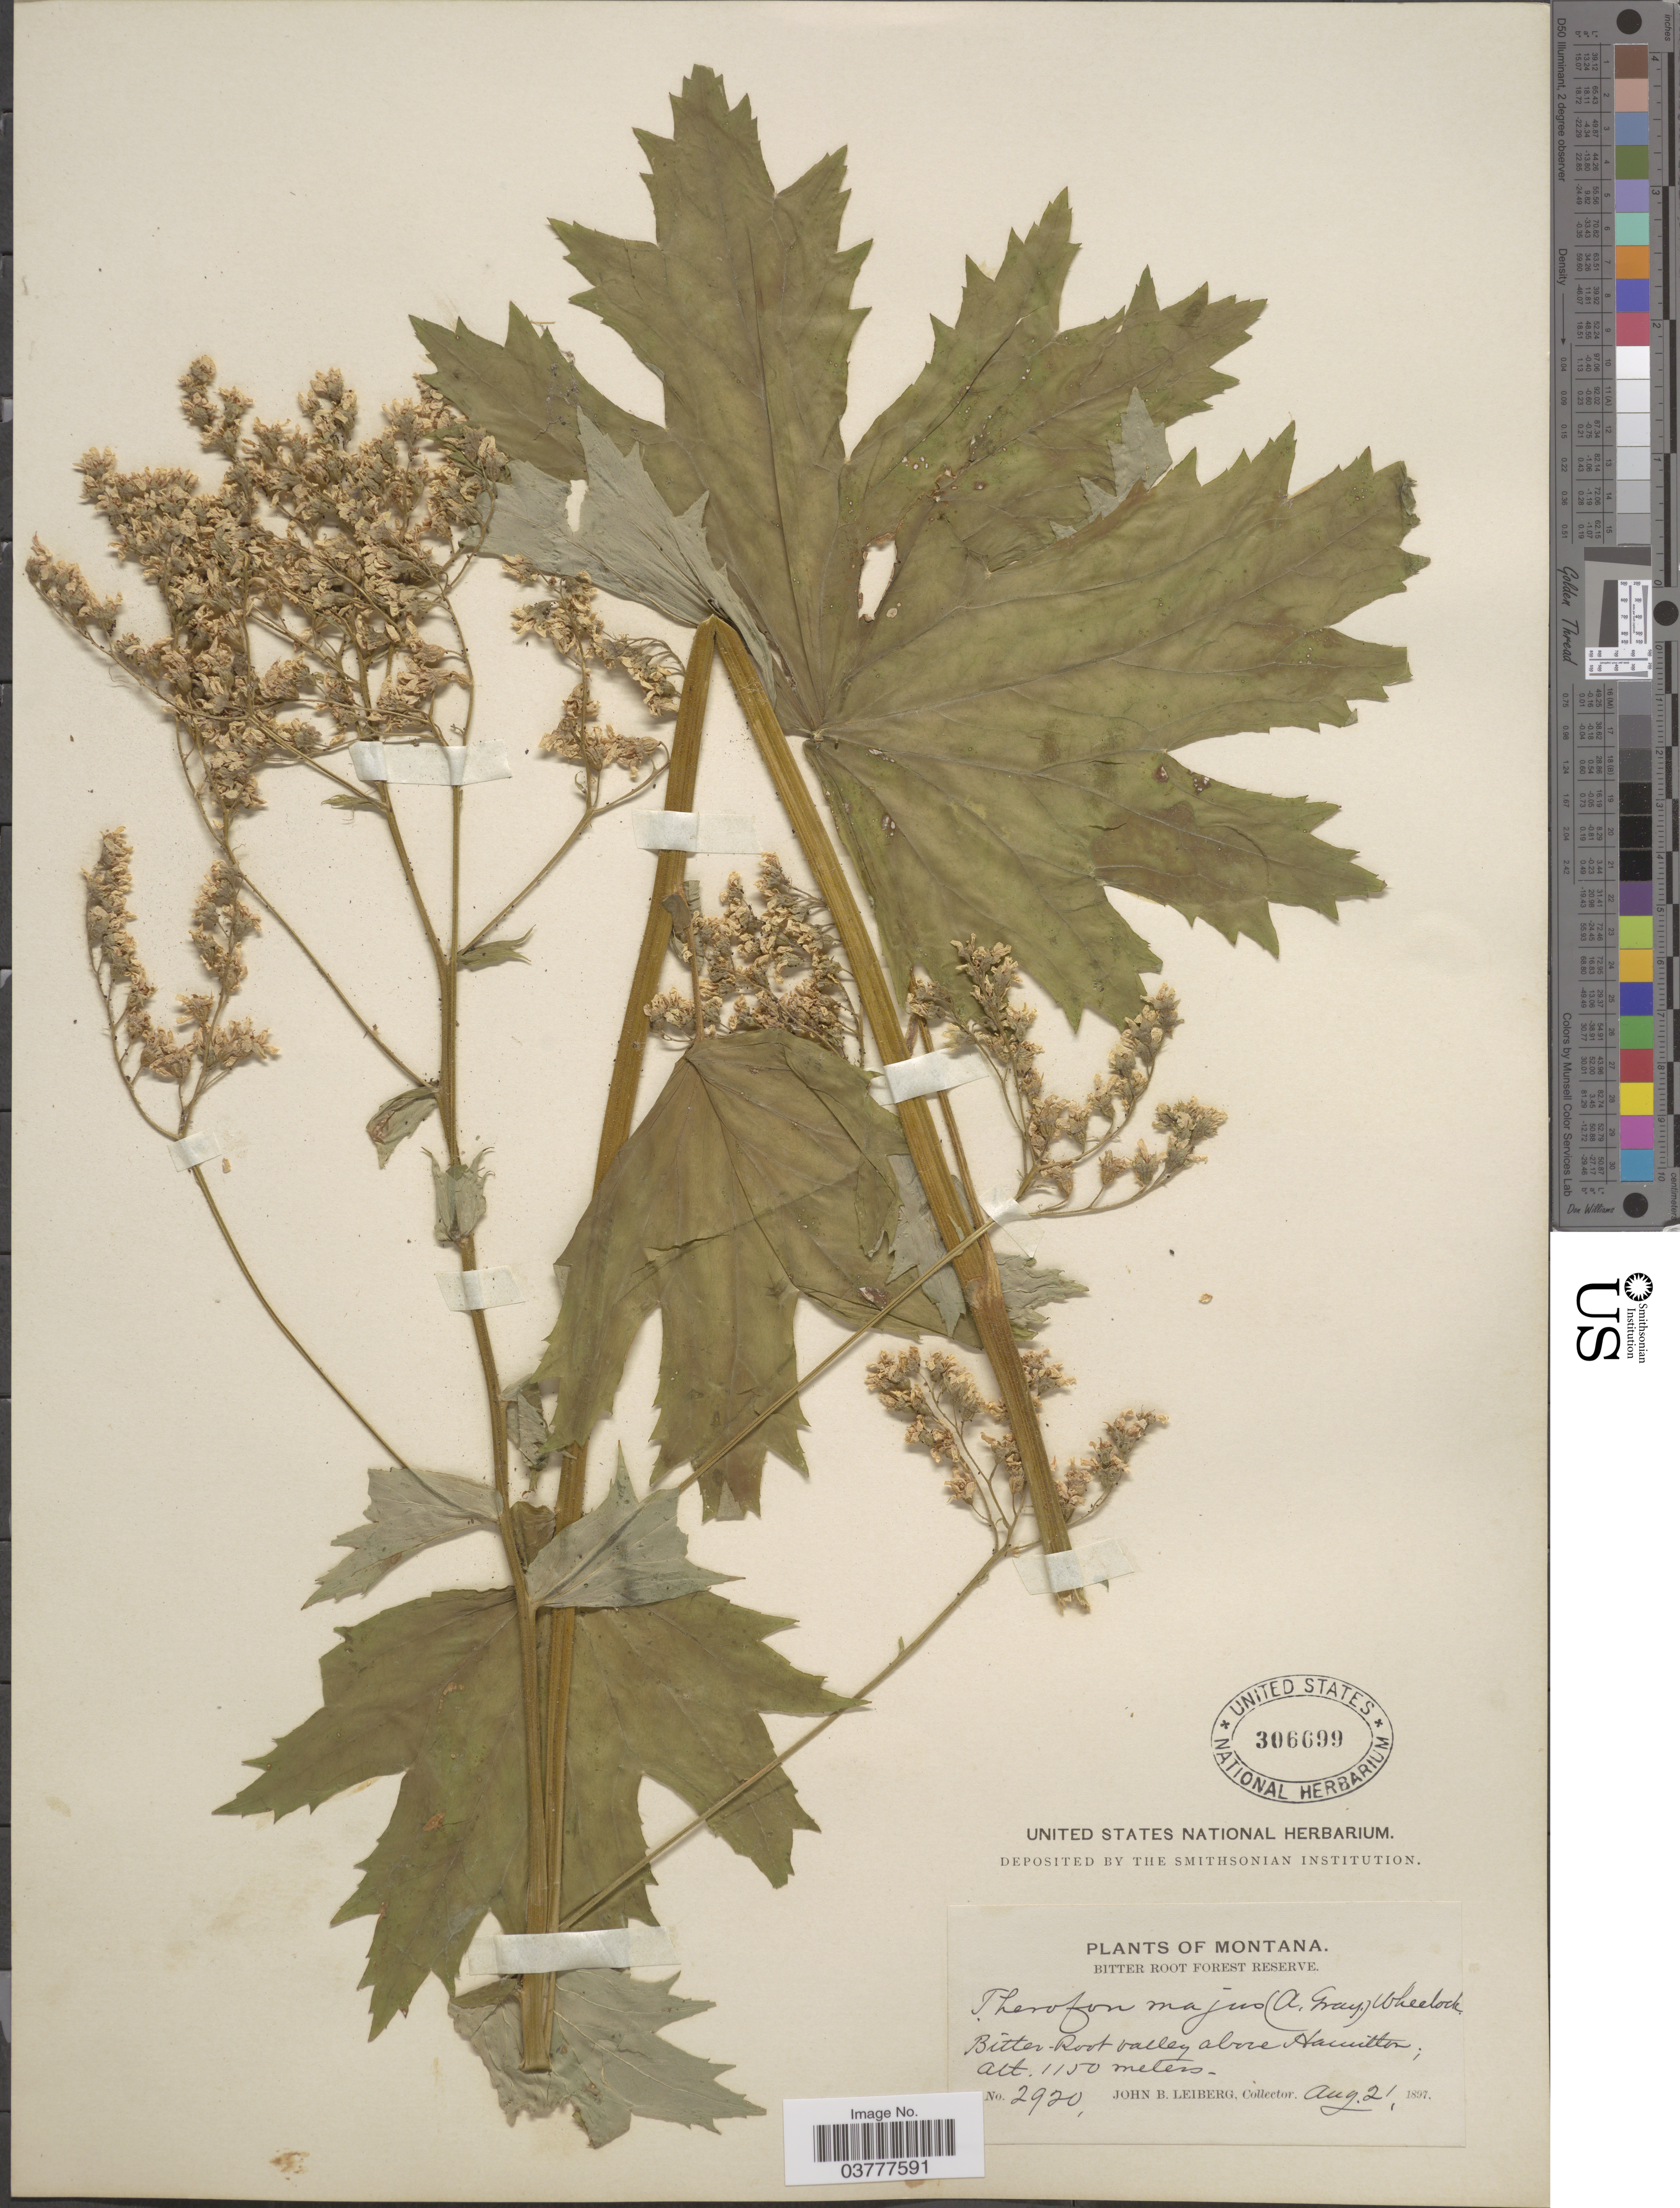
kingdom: Plantae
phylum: Tracheophyta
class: Magnoliopsida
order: Saxifragales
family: Saxifragaceae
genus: Boykinia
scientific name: Boykinia major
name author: A. Gray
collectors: J. B. Leiberg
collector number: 2920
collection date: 1897-08-21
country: United States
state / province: Montana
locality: Bitter Root Forest Reserve. Bitter Root valley, above Hamilton.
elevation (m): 1150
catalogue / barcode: US 306699